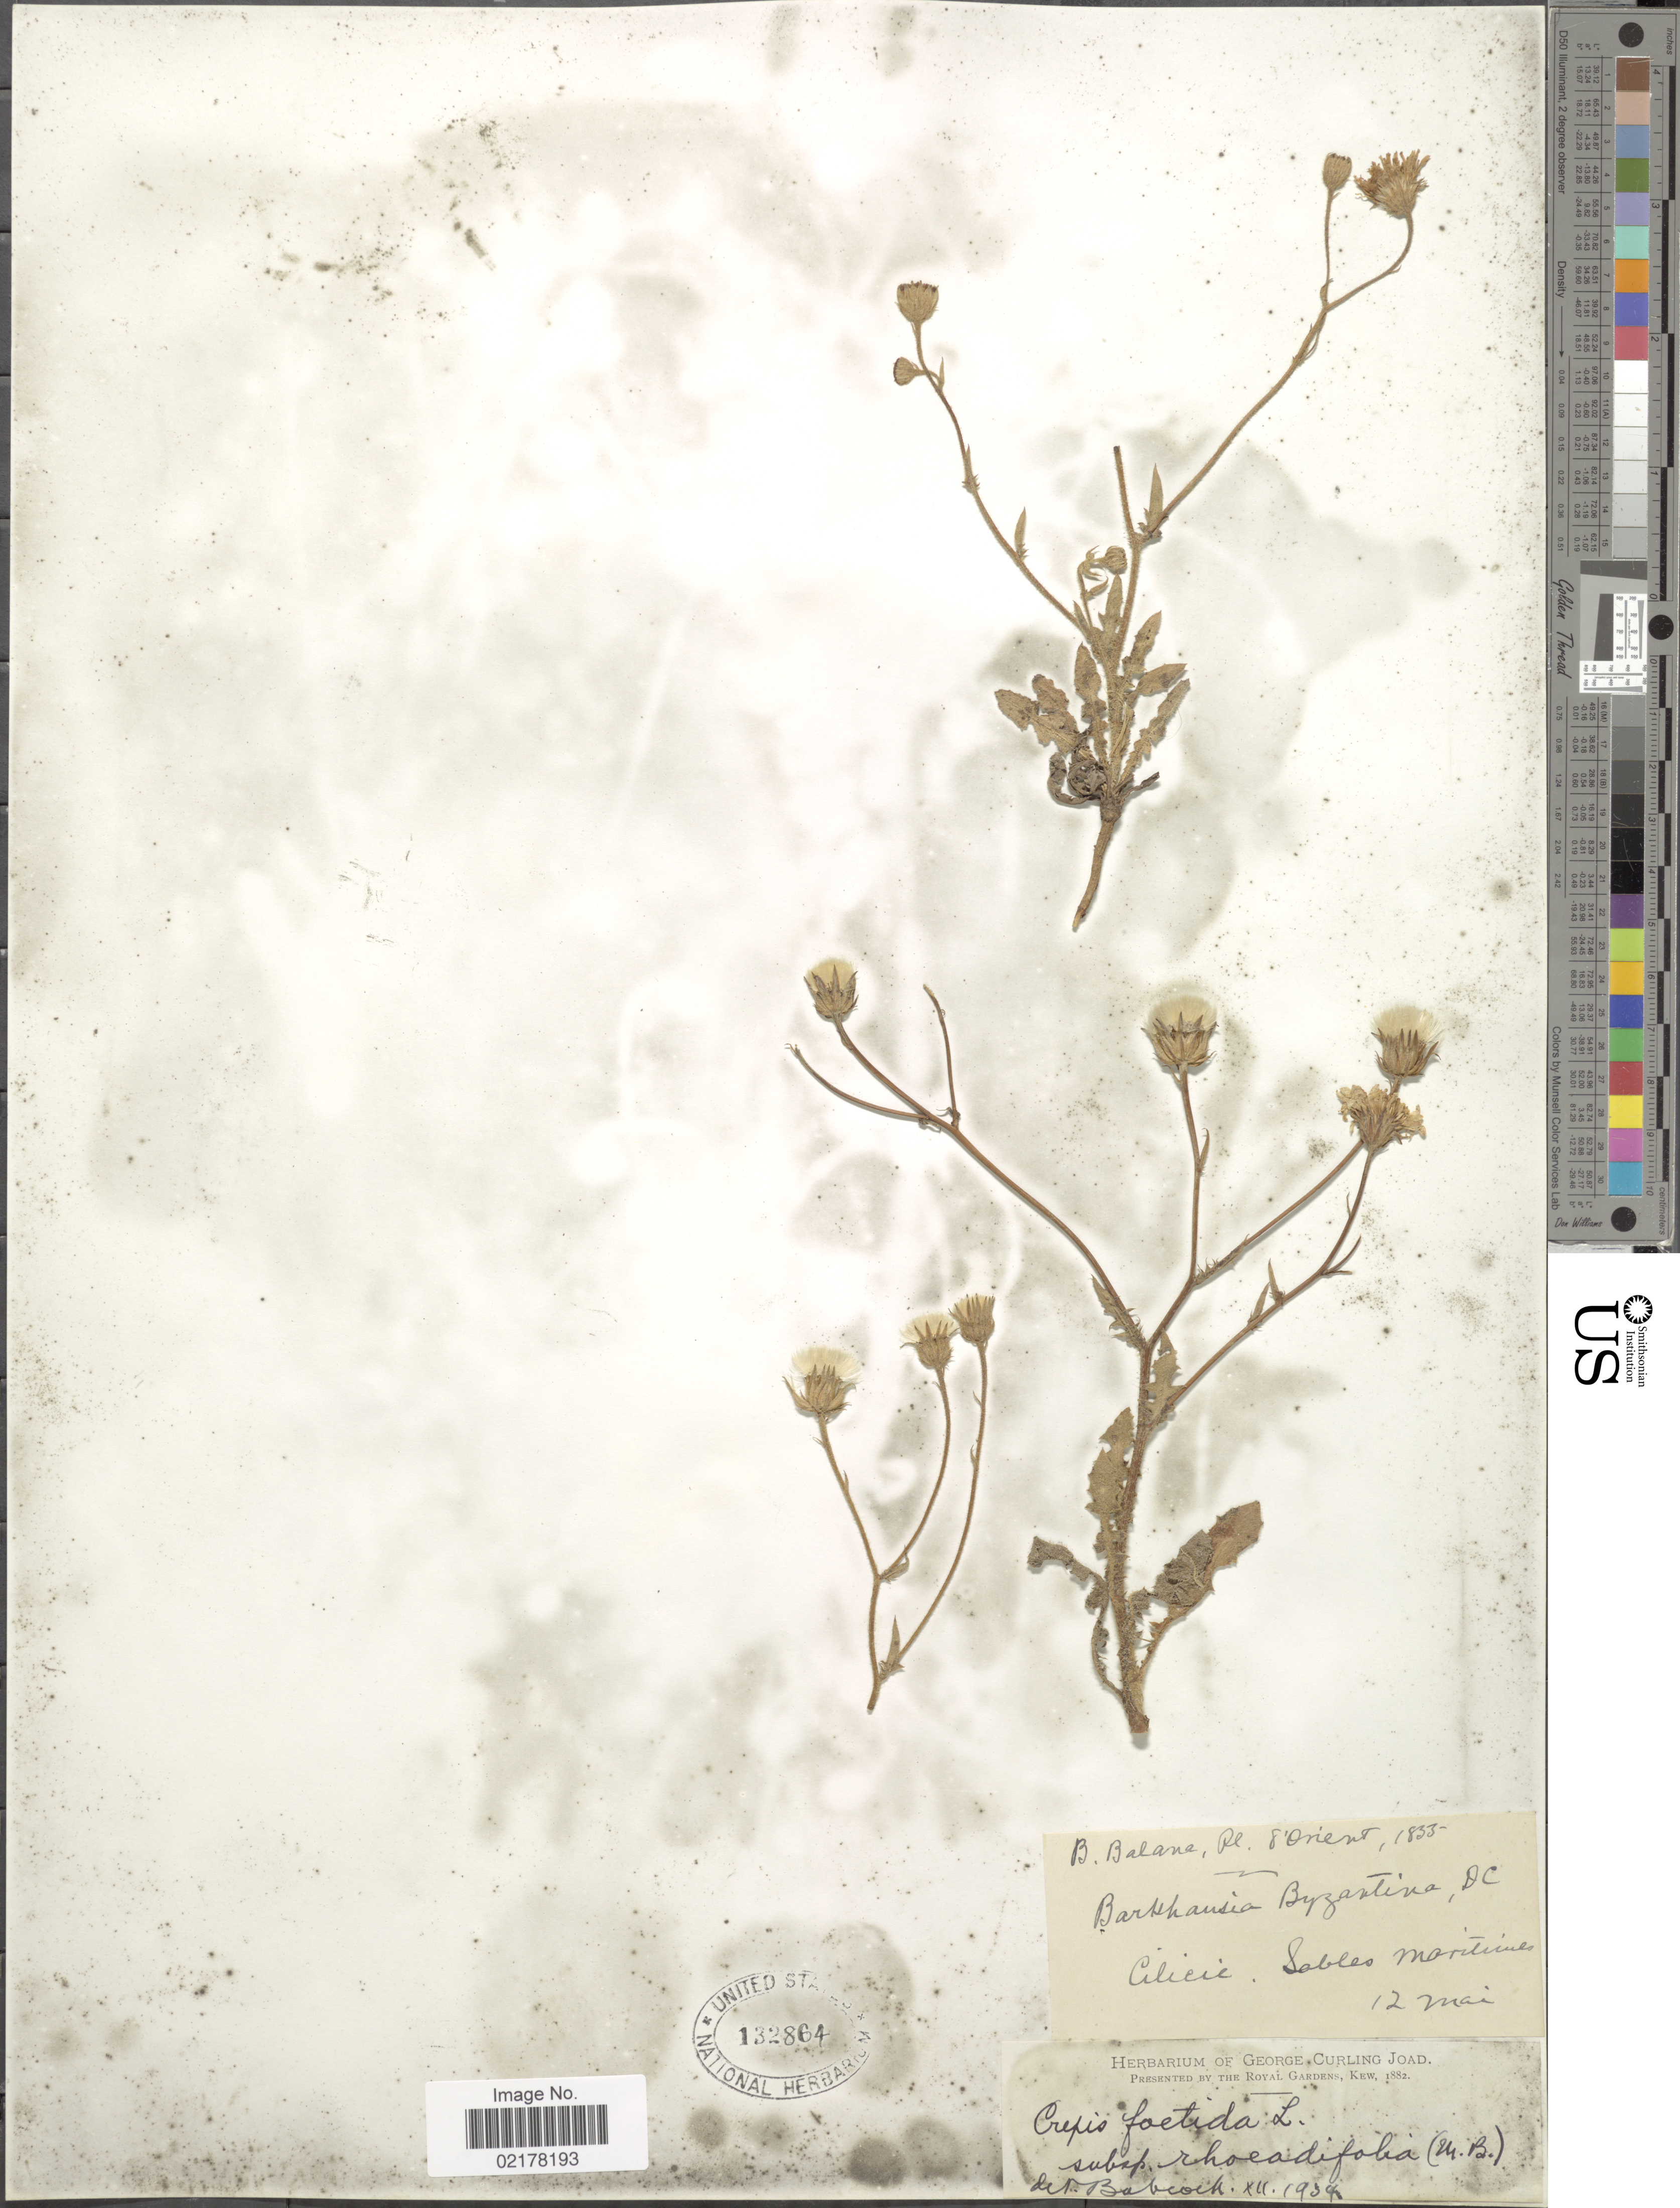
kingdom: Plantae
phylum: Tracheophyta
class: Magnoliopsida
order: Asterales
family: Asteraceae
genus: Crepis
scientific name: Crepis foetida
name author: L.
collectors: B. Balansa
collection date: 1855-05-12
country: Turkey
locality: Orient. Cilicie. Sables maritimes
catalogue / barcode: US 132864